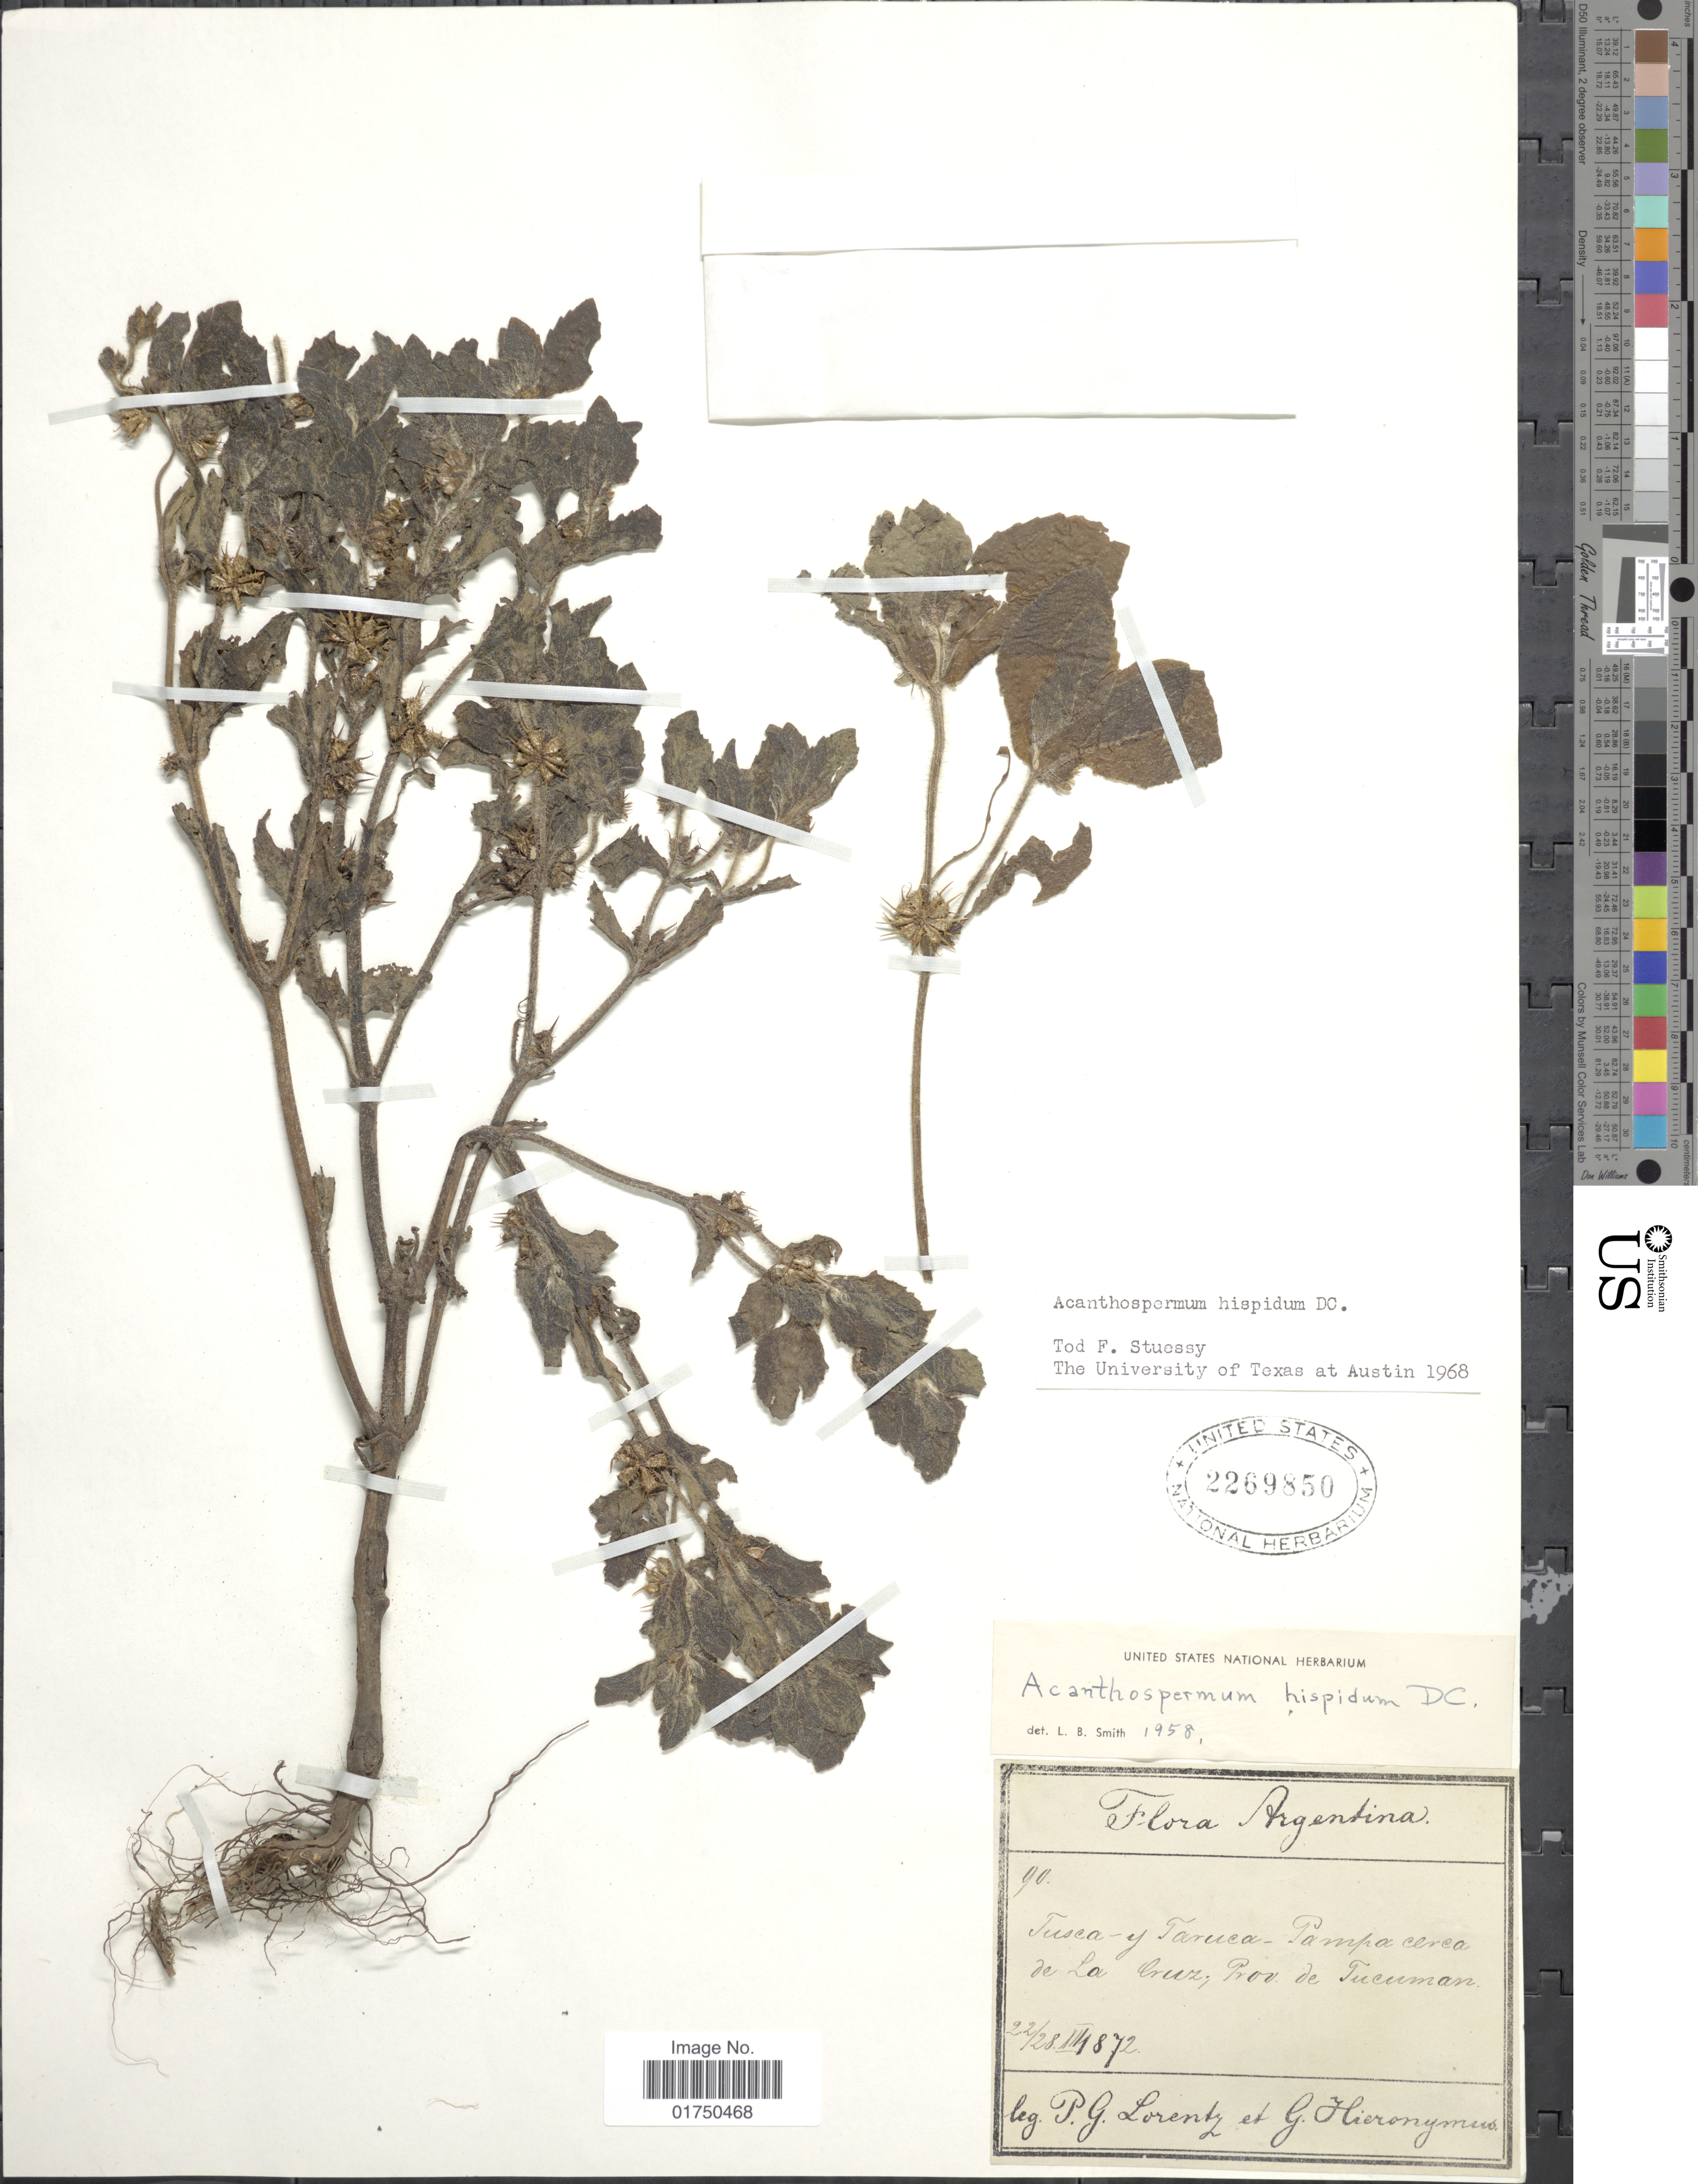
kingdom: Plantae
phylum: Tracheophyta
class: Magnoliopsida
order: Asterales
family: Asteraceae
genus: Acanthospermum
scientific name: Acanthospermum hispidum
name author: DC.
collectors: P. G. Lorentz & G. H. Hieronymus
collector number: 90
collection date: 1872-11-22/1872-11-28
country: Argentina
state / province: Tucuman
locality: Tusca-y Taruca-Pampa cerca de La Cruz, Prov. de Tucuman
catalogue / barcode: US 2269850